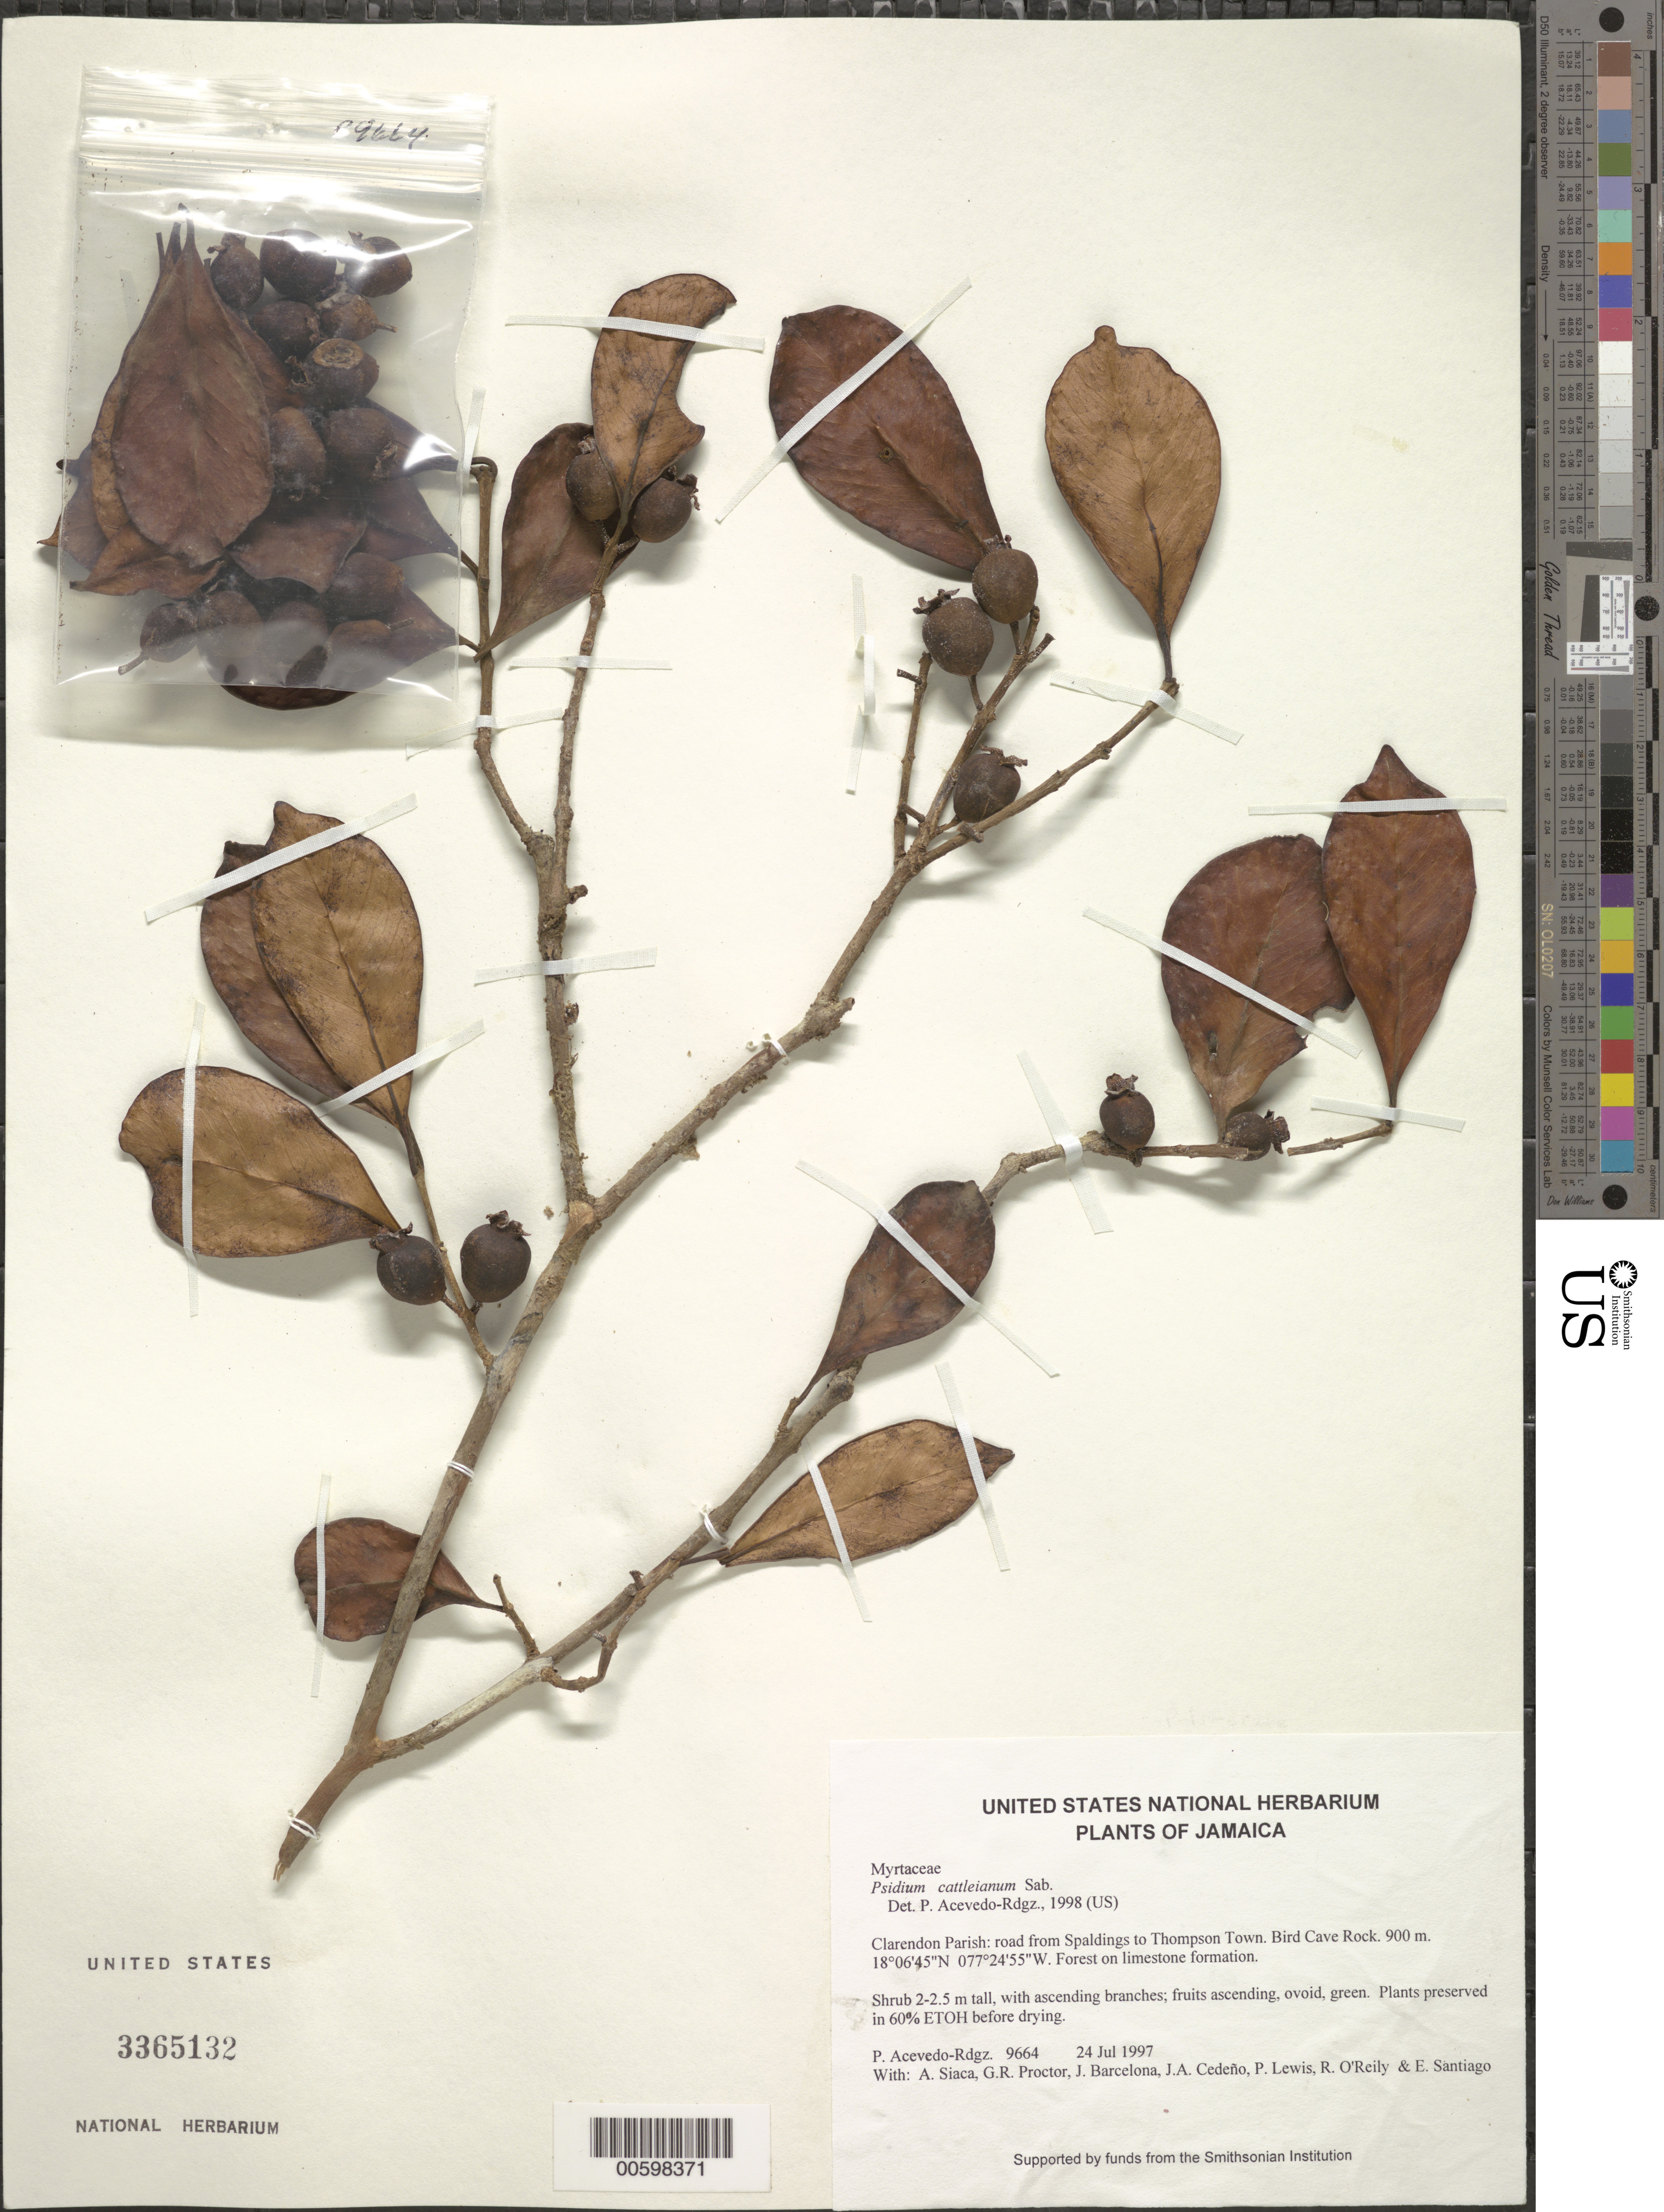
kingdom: Plantae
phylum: Tracheophyta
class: Magnoliopsida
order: Myrtales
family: Myrtaceae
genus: Psidium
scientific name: Psidium cattleyanum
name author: Sabine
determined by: Acevedo-Rodríguez, P., (BOT), Smithsonian Institution - National Museum of Natural History (UNITED STATES)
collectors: P. Acevedo-Rodr., A. Siaca, G. R. Proctor, J. Barcelona, J. A. Cedeño M., P. Lewis & R. O'Reilly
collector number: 9664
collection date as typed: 24 Jul 1997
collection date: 1997-07-24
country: Jamaica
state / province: Clarendon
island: Jamaica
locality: Clarendon Parish: road from Spaldings to Thompson Town. Bird Cave Rock.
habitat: Forest on limestone formation.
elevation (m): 900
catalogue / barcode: US 3365132